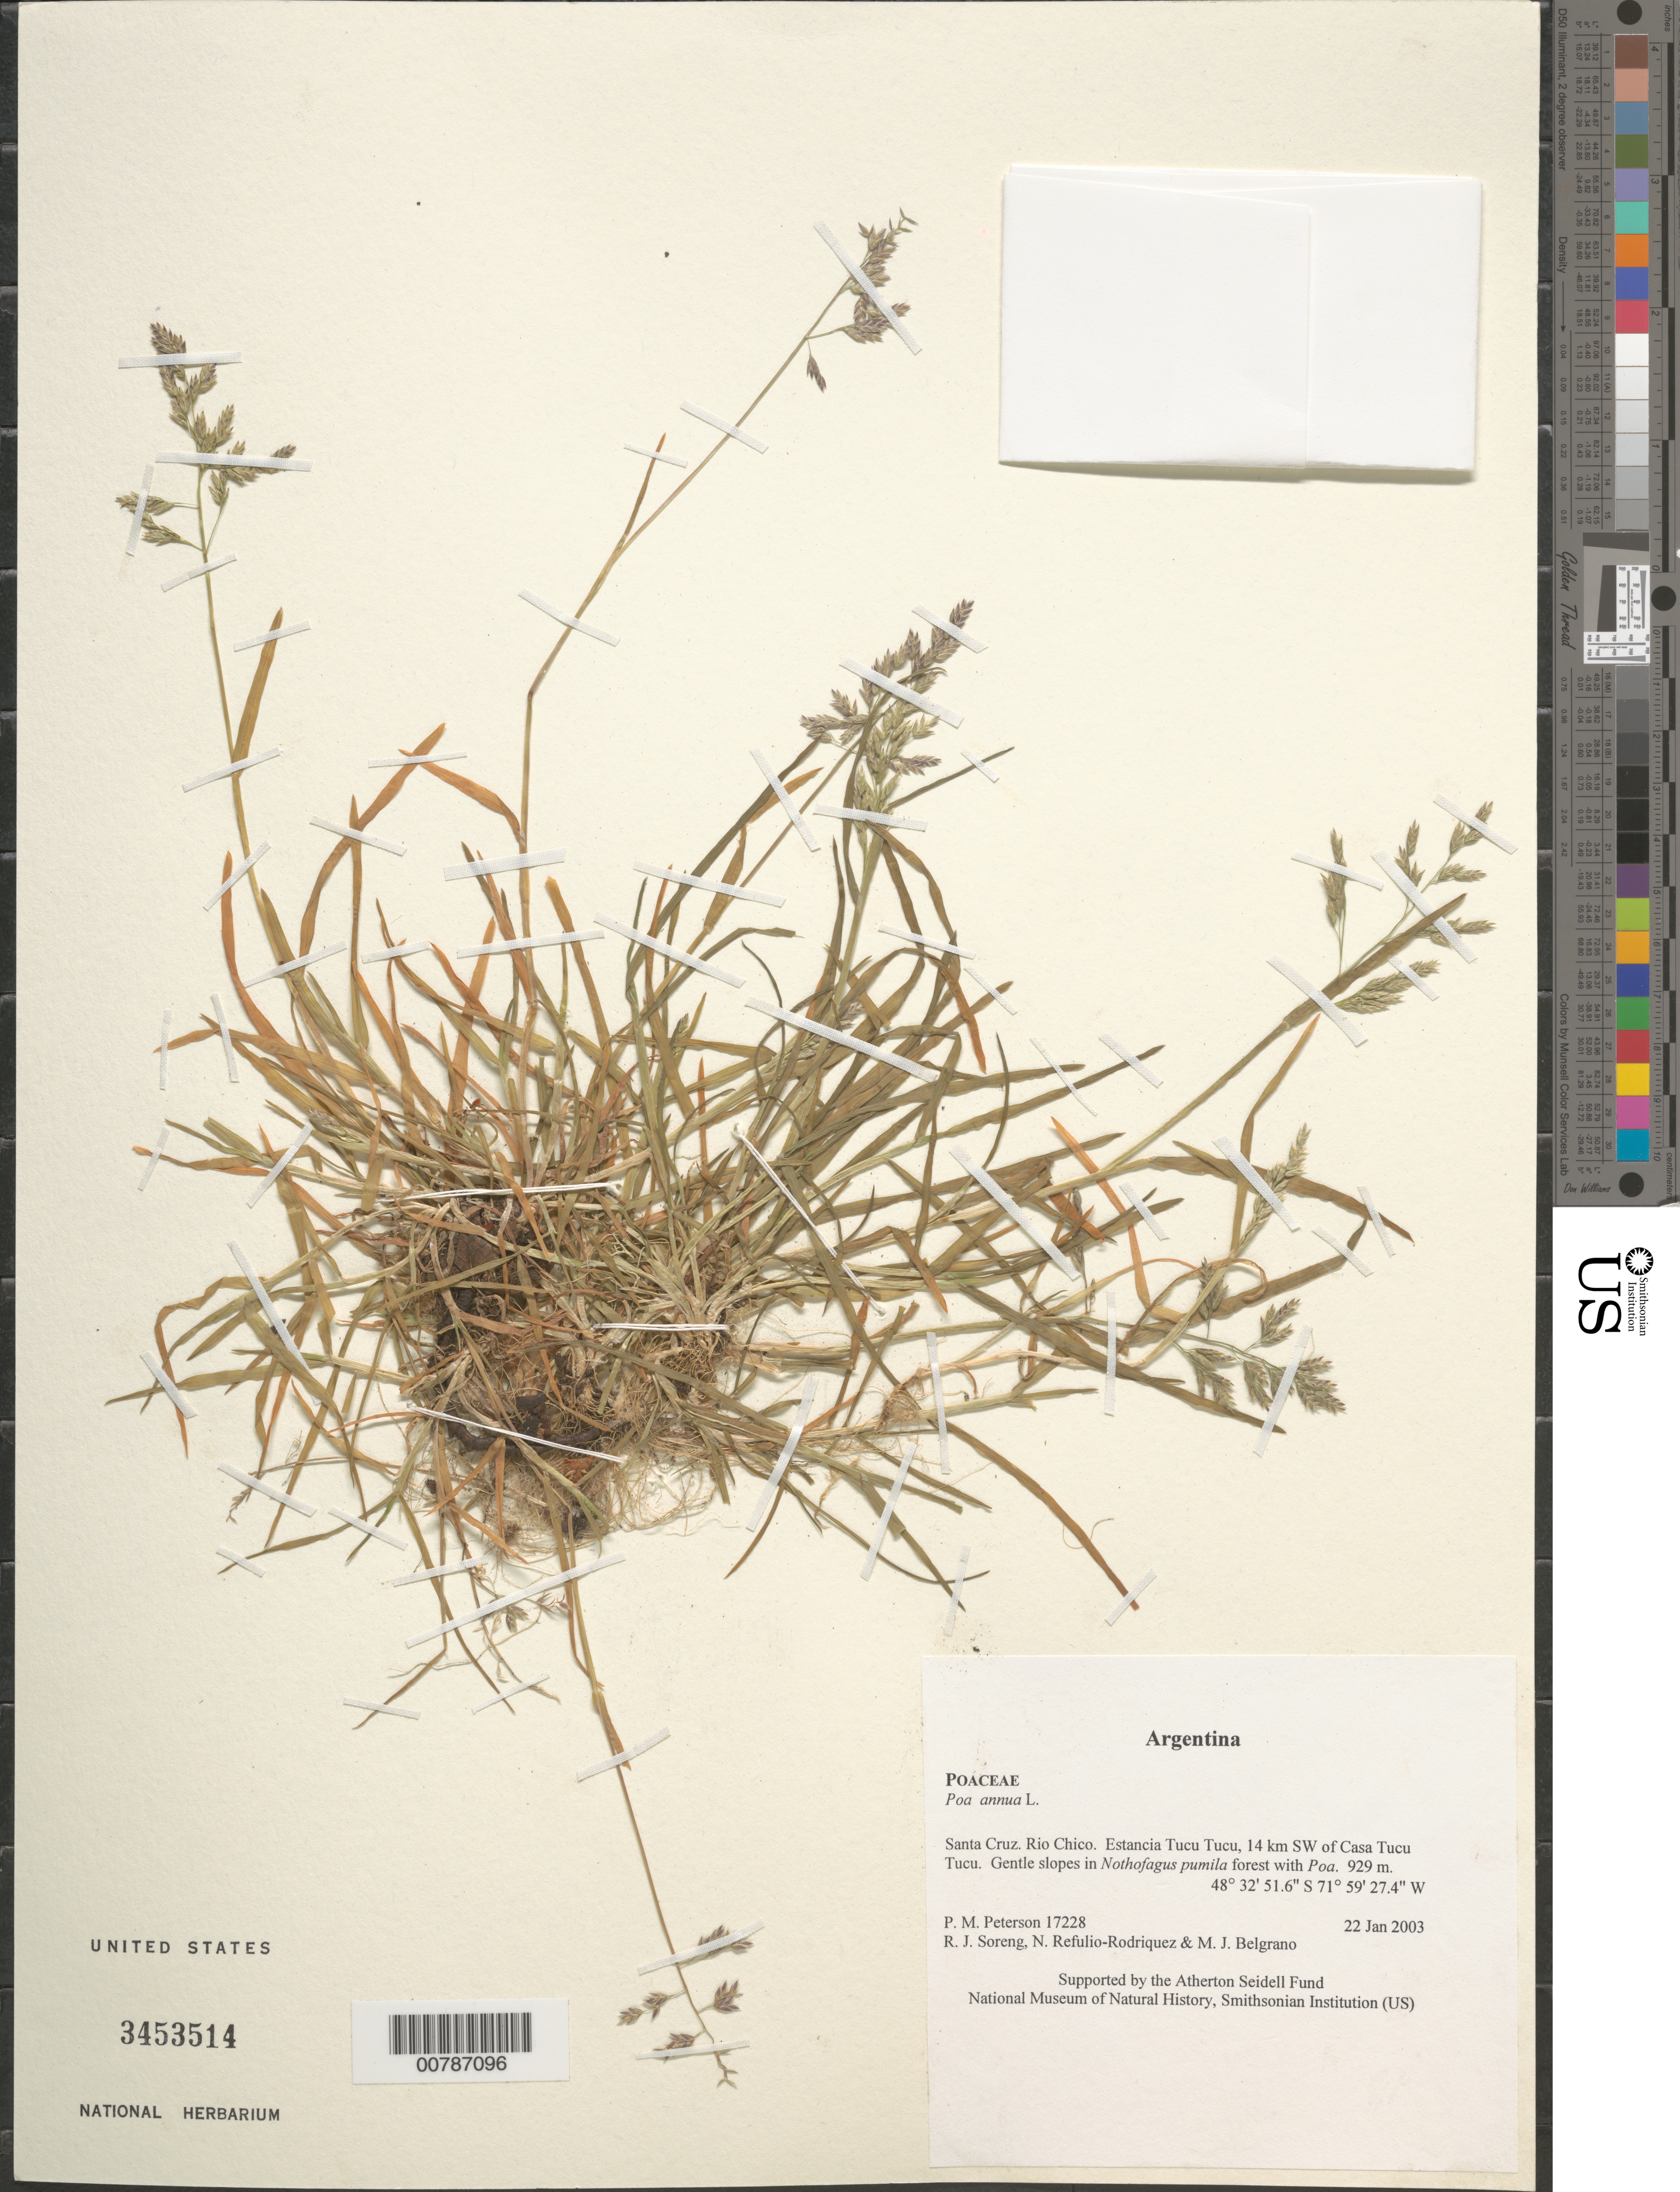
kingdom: Plantae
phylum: Tracheophyta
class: Liliopsida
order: Poales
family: Poaceae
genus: Poa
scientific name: Poa annua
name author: L.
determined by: Soreng, Robert J., Research Associate (BOT), Smithsonian Institution - National Museum of Natural History (UNITED STATES)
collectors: P. M. Peterson, R. J. Soreng, N. Refulio-Rodríguez & M. Belgrano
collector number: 17228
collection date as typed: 22 Jan 2003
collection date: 2003-01-22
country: Argentina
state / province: Santa Cruz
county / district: Rio Chico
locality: Estancia Tucu Tucu, 14 km SW of Casa Tucu Tucu. Gentle slopes in Nothofagus pumila forest with Poa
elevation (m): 929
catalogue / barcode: US 3453514